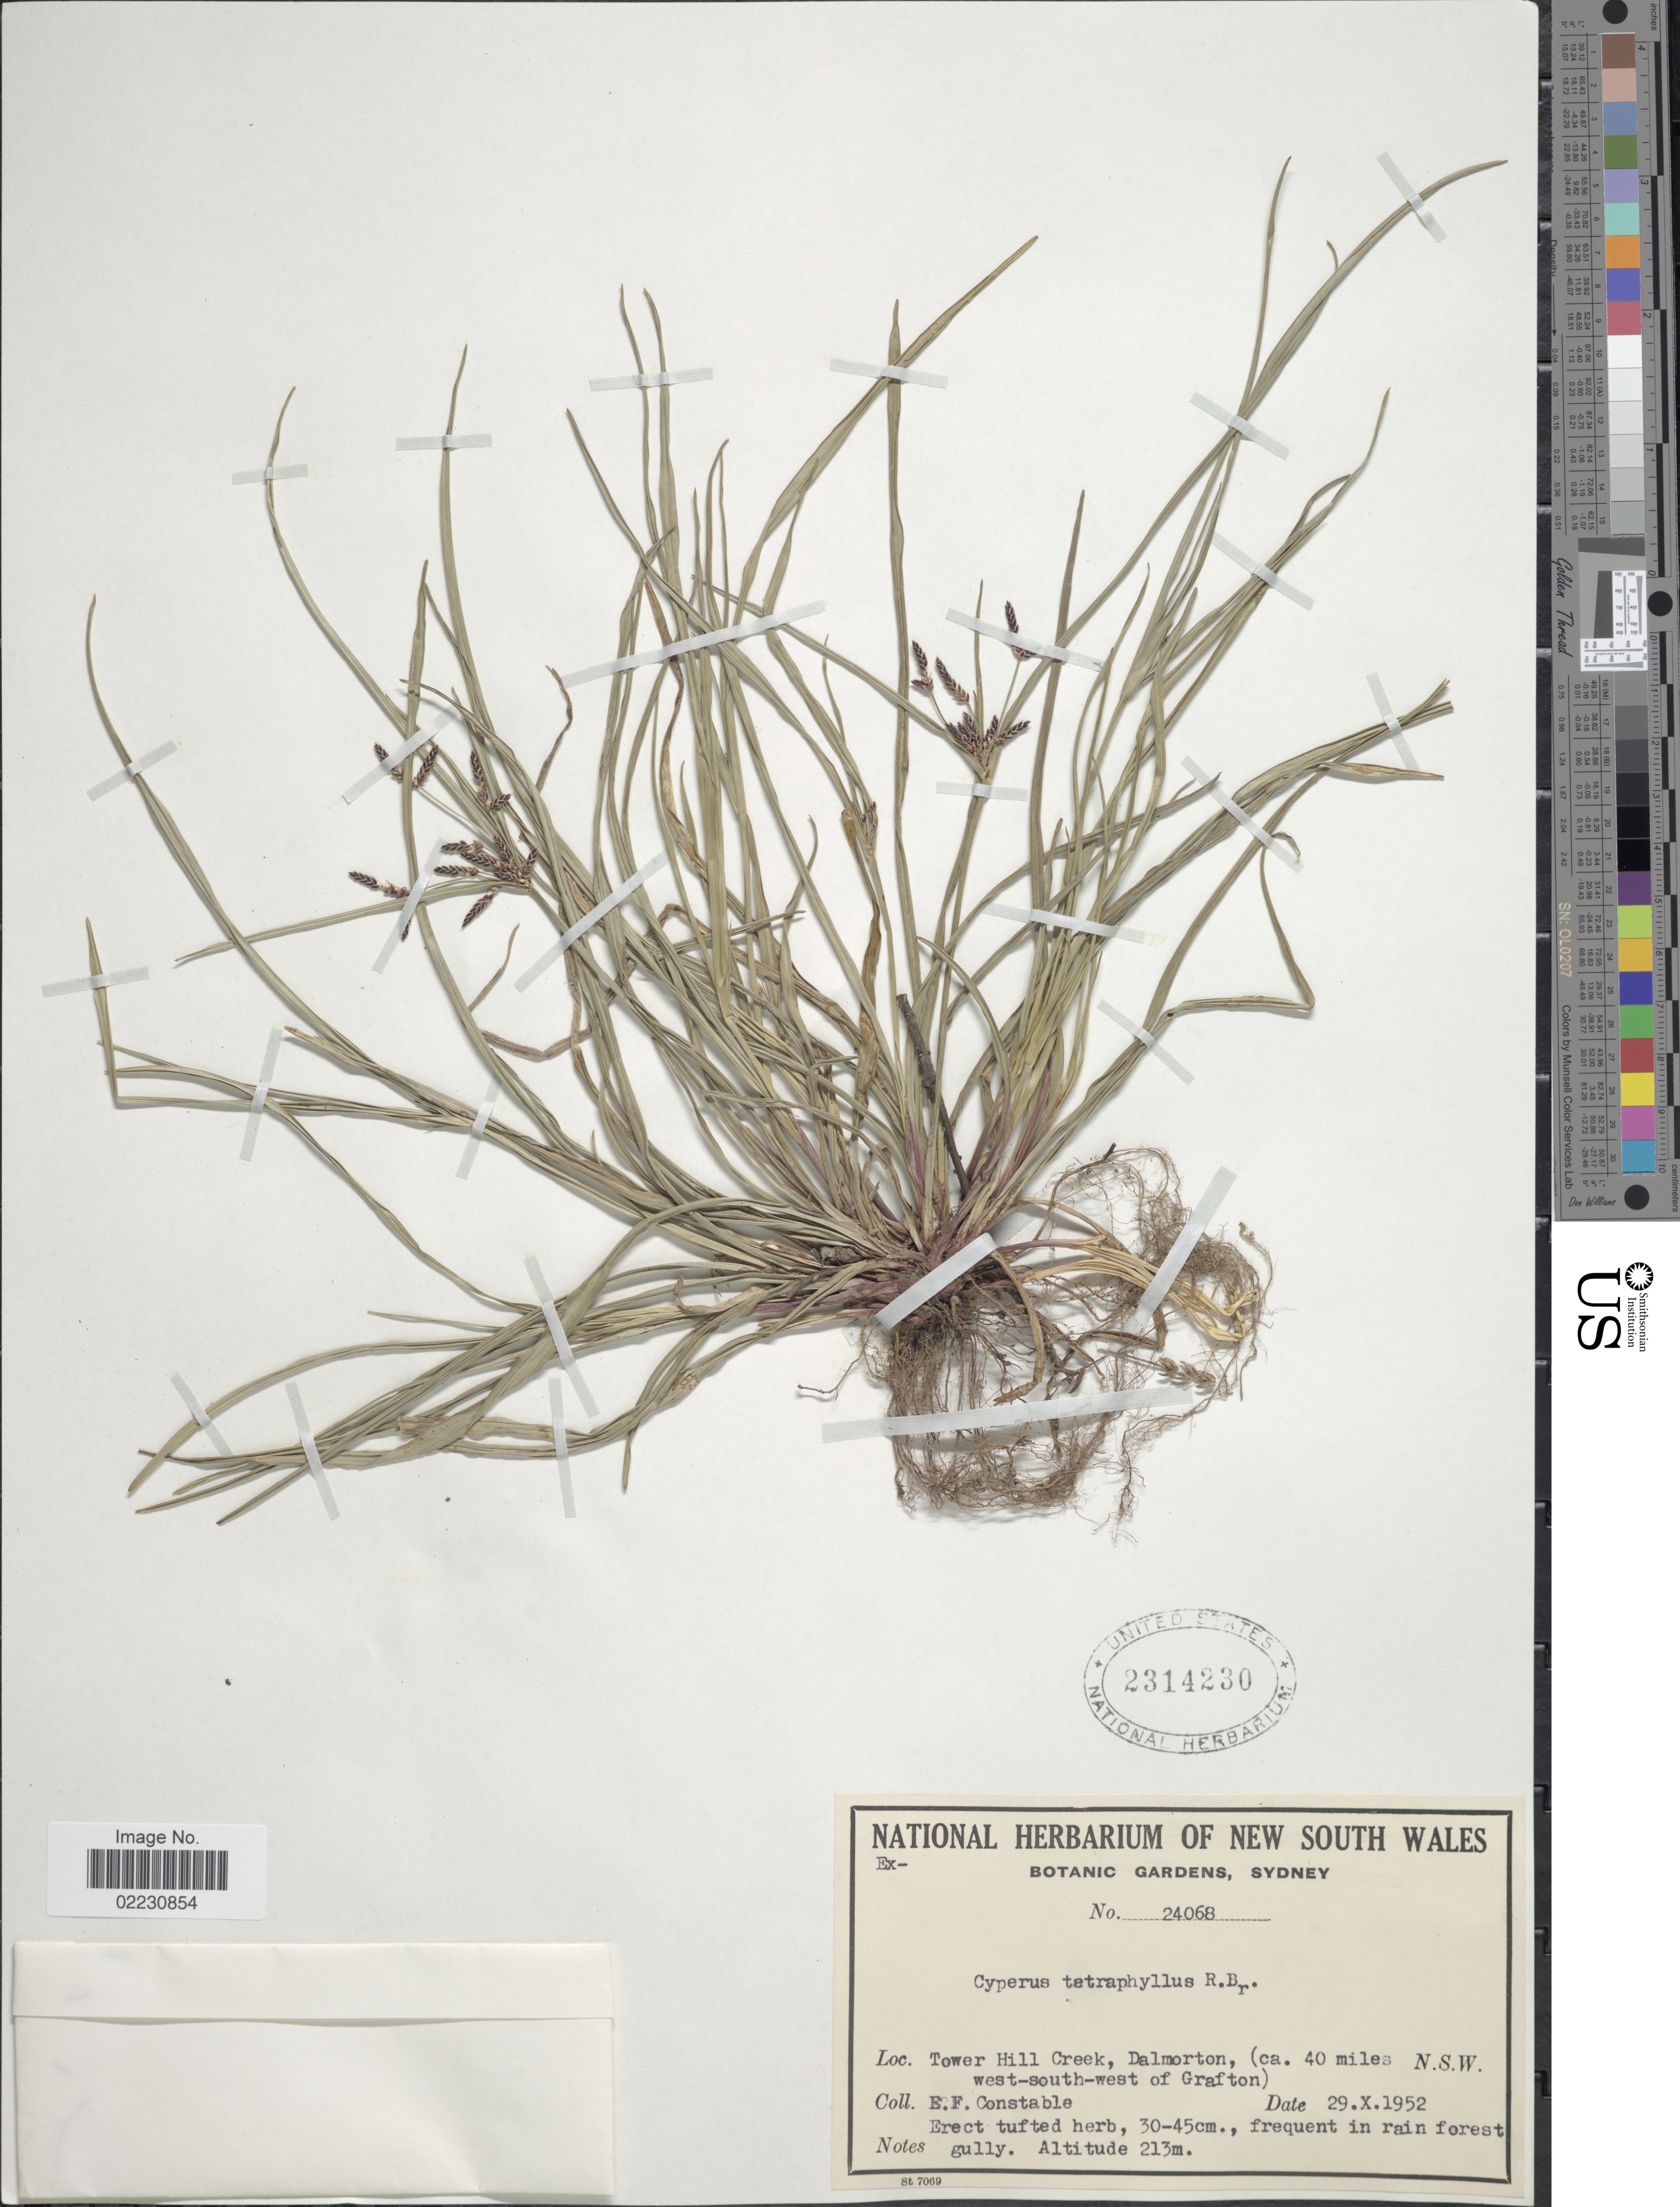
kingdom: Plantae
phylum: Tracheophyta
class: Liliopsida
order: Poales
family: Cyperaceae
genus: Cyperus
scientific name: Cyperus tetraphyllus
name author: R. Br.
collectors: E. F. Constable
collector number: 24068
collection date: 1952-10-29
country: Australia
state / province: New South Wales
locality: Tower Hill Creek, Dalmorton (ca 40 miles west-south-west of Grafton), N.S.W.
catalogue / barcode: US 2314230